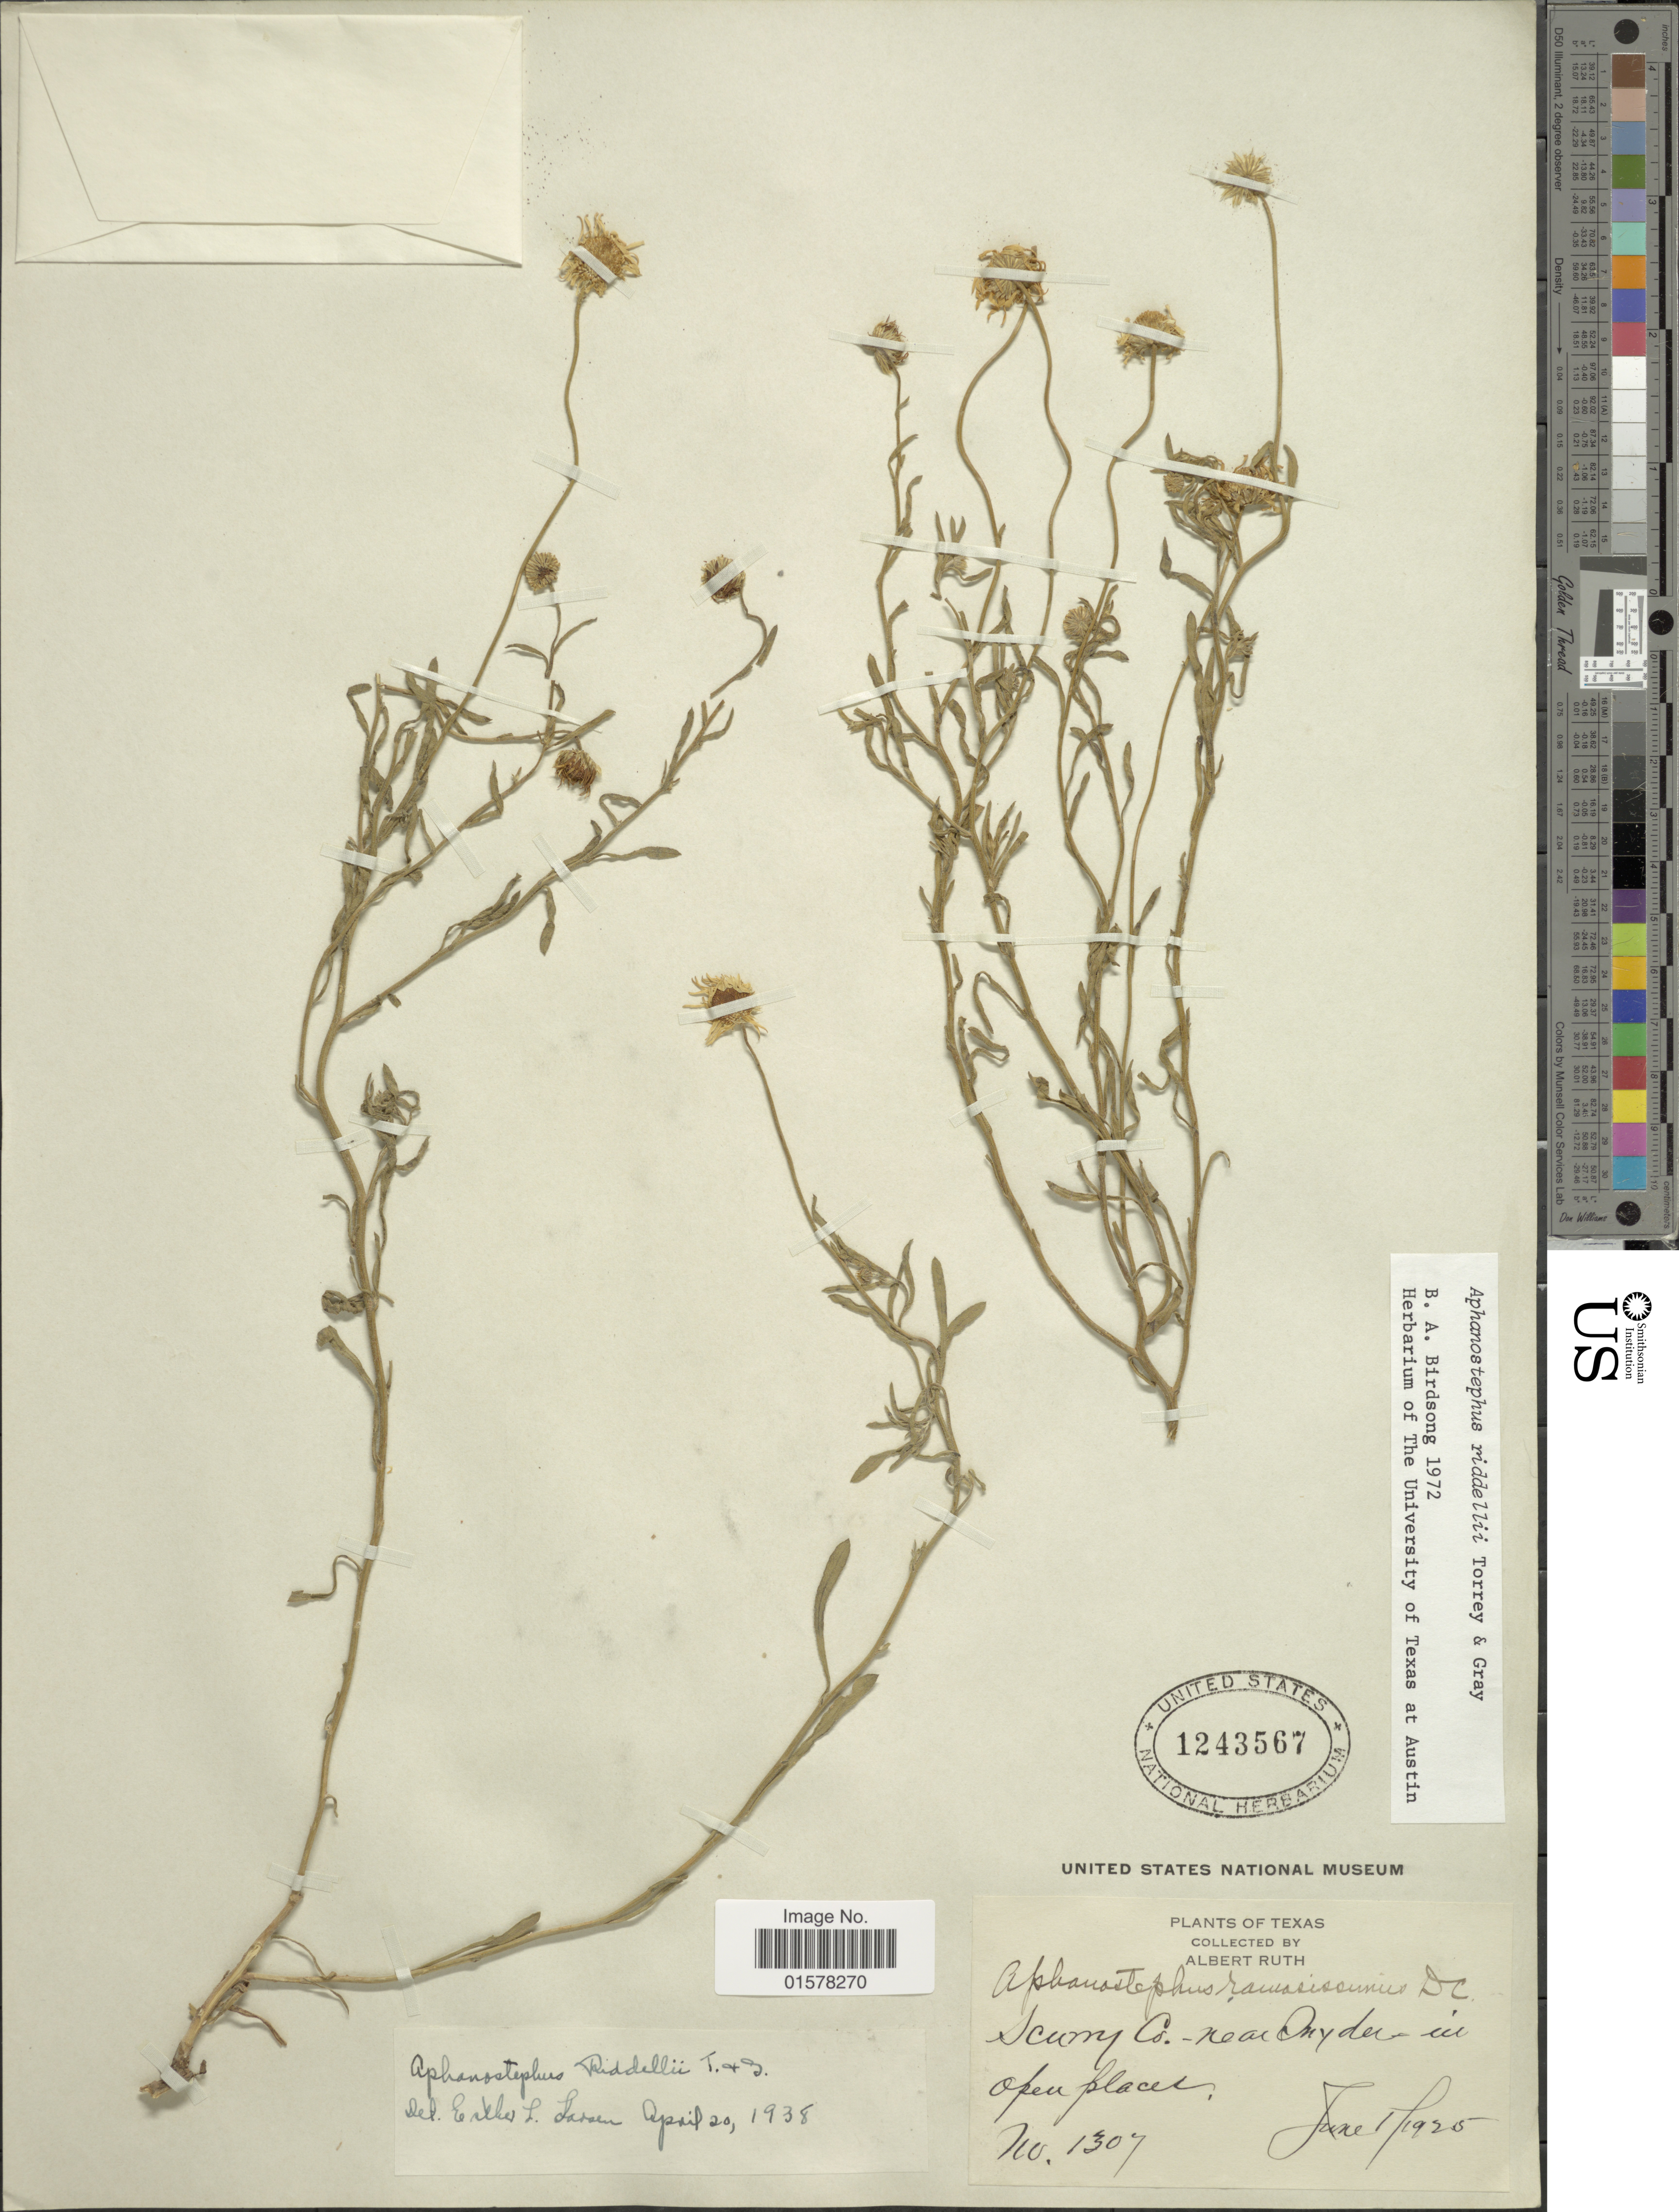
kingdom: Plantae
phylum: Tracheophyta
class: Magnoliopsida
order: Asterales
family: Asteraceae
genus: Aphanostephus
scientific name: Aphanostephus riddellii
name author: Torr. & A. Gray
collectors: A. Ruth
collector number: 1307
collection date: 1925-06-01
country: United States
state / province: Texas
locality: Scurry Co.- near Snyder ui. open places.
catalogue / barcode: US 1243567